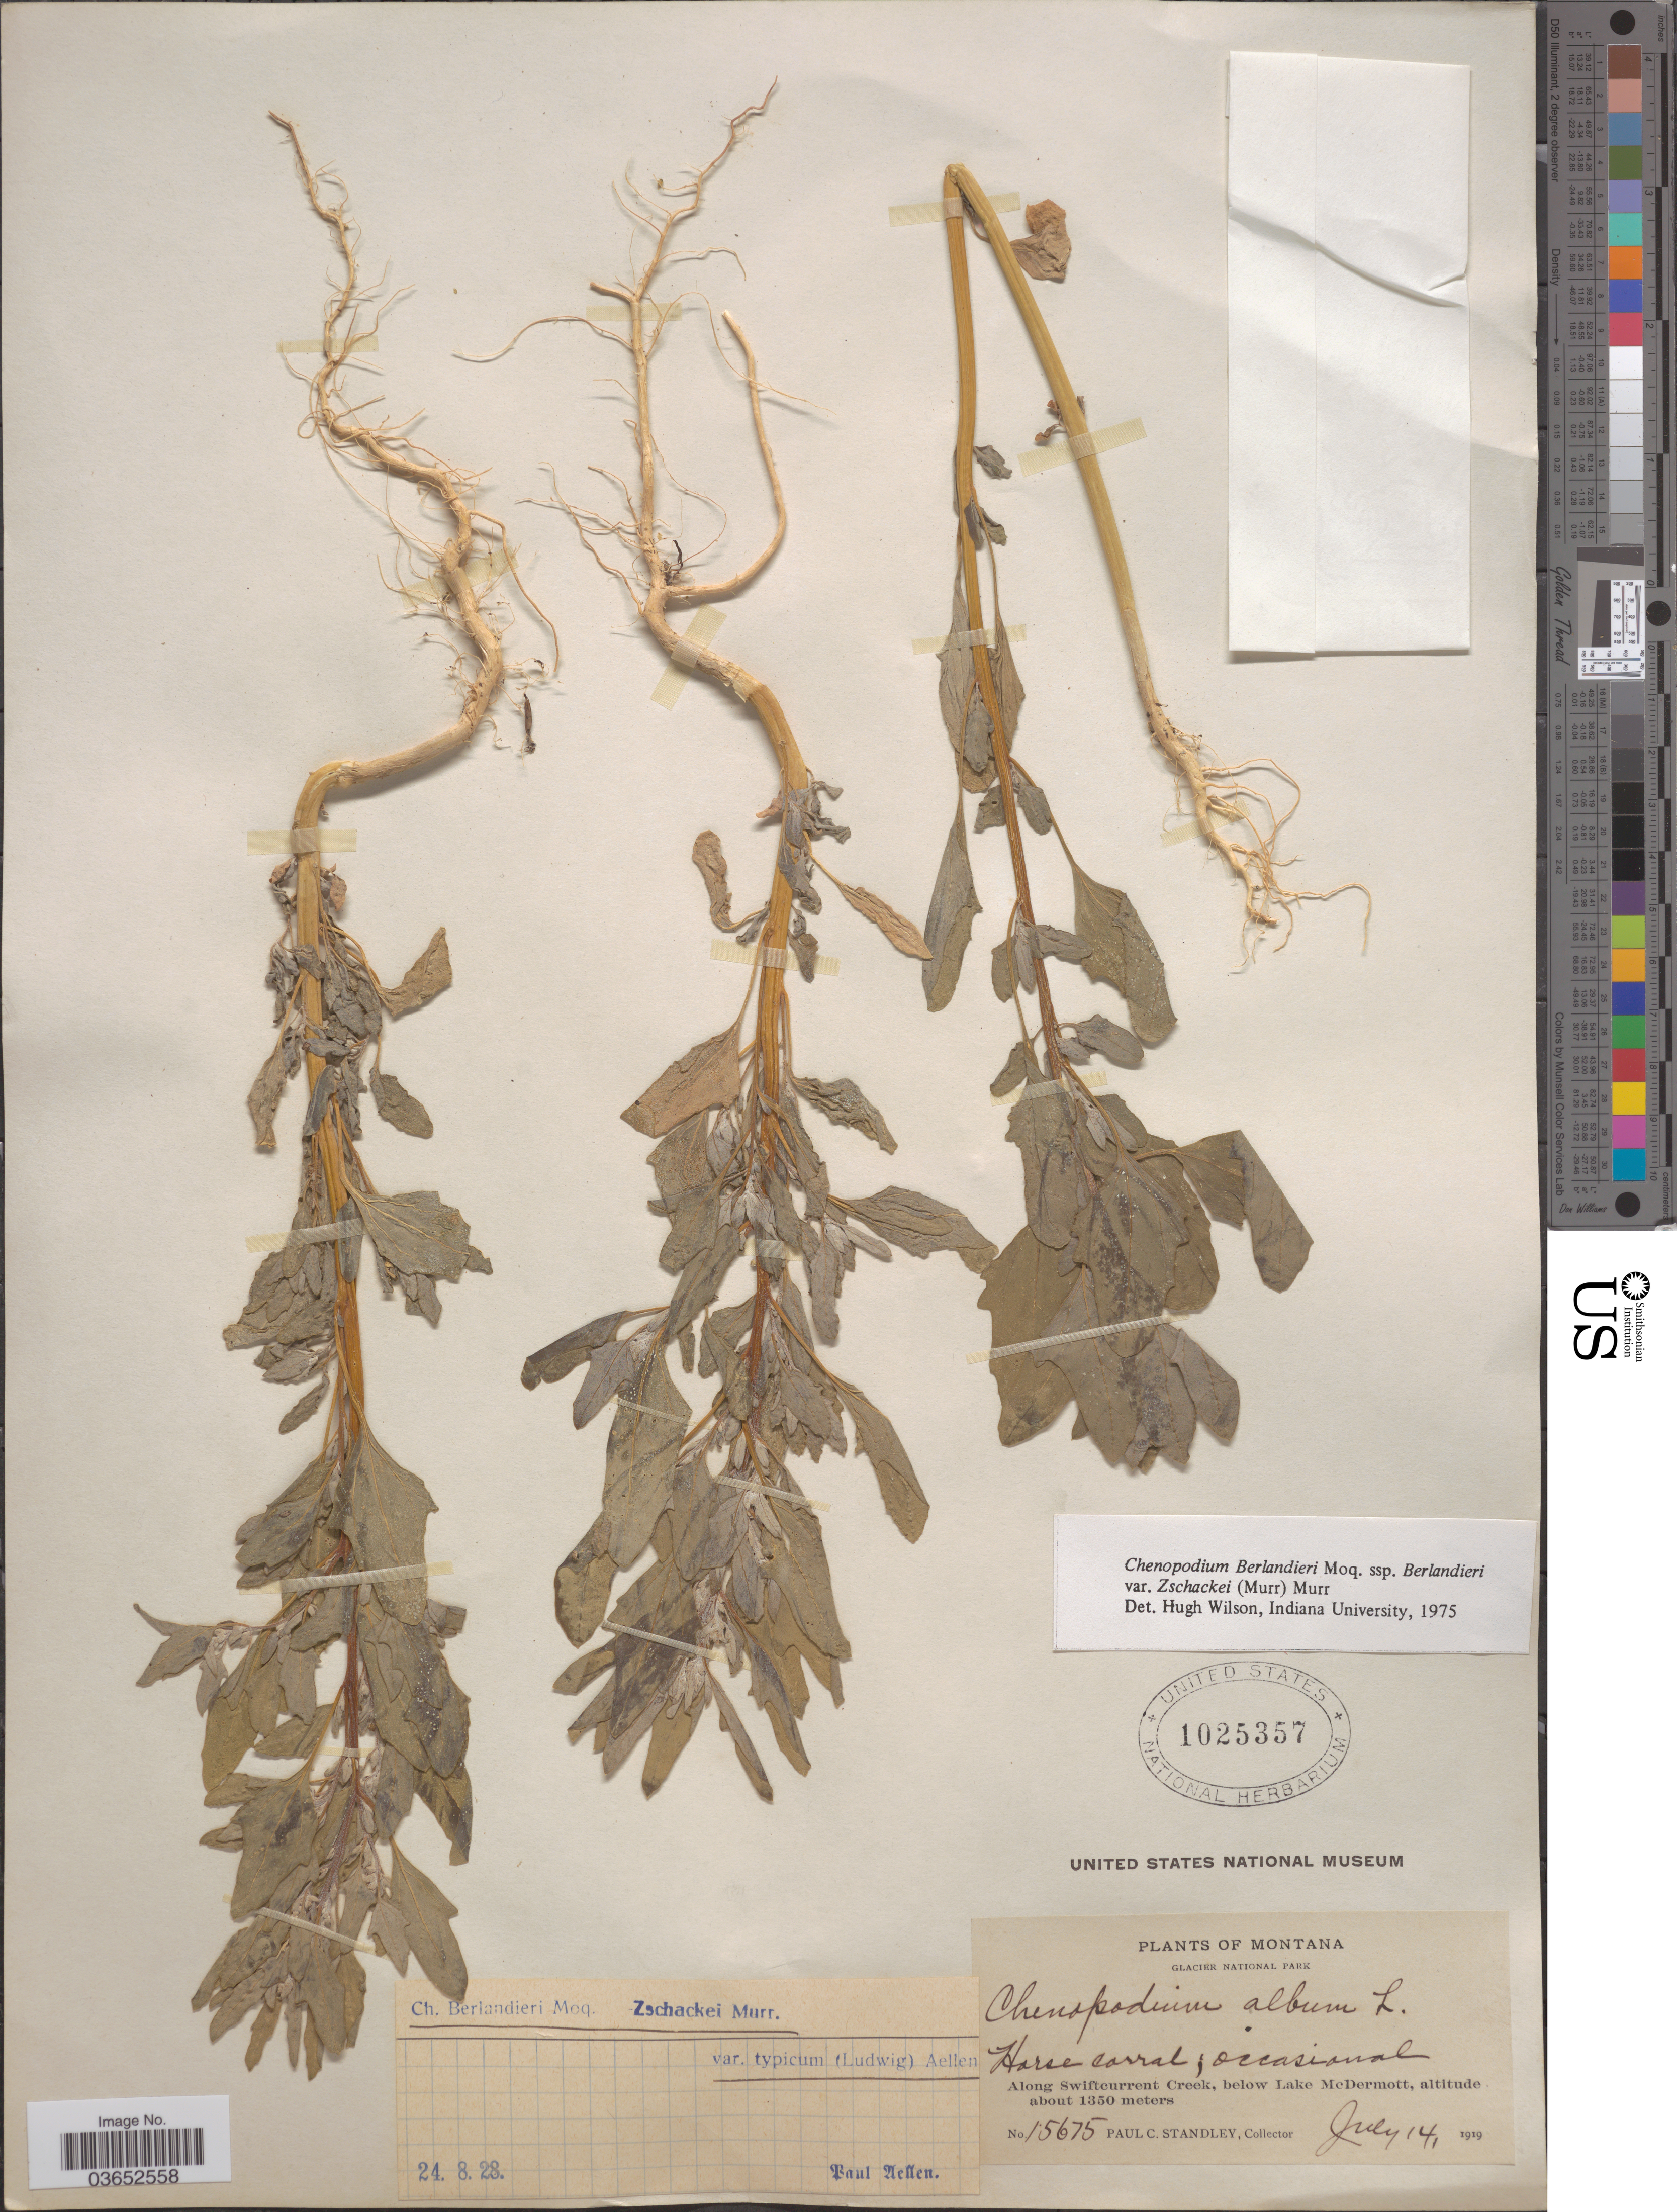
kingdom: Plantae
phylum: Tracheophyta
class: Magnoliopsida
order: Caryophyllales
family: Amaranthaceae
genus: Chenopodium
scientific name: Chenopodium berlandieri var. typicum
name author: A. Ludw. ex Graebn.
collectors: P. C. Standley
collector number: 15675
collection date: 1919-07-14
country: United States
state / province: Montana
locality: Glacier National Park. Horse corral. Along Swiftcurrent Creek, below Lake McDermott.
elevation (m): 1350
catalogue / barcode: US 1025357